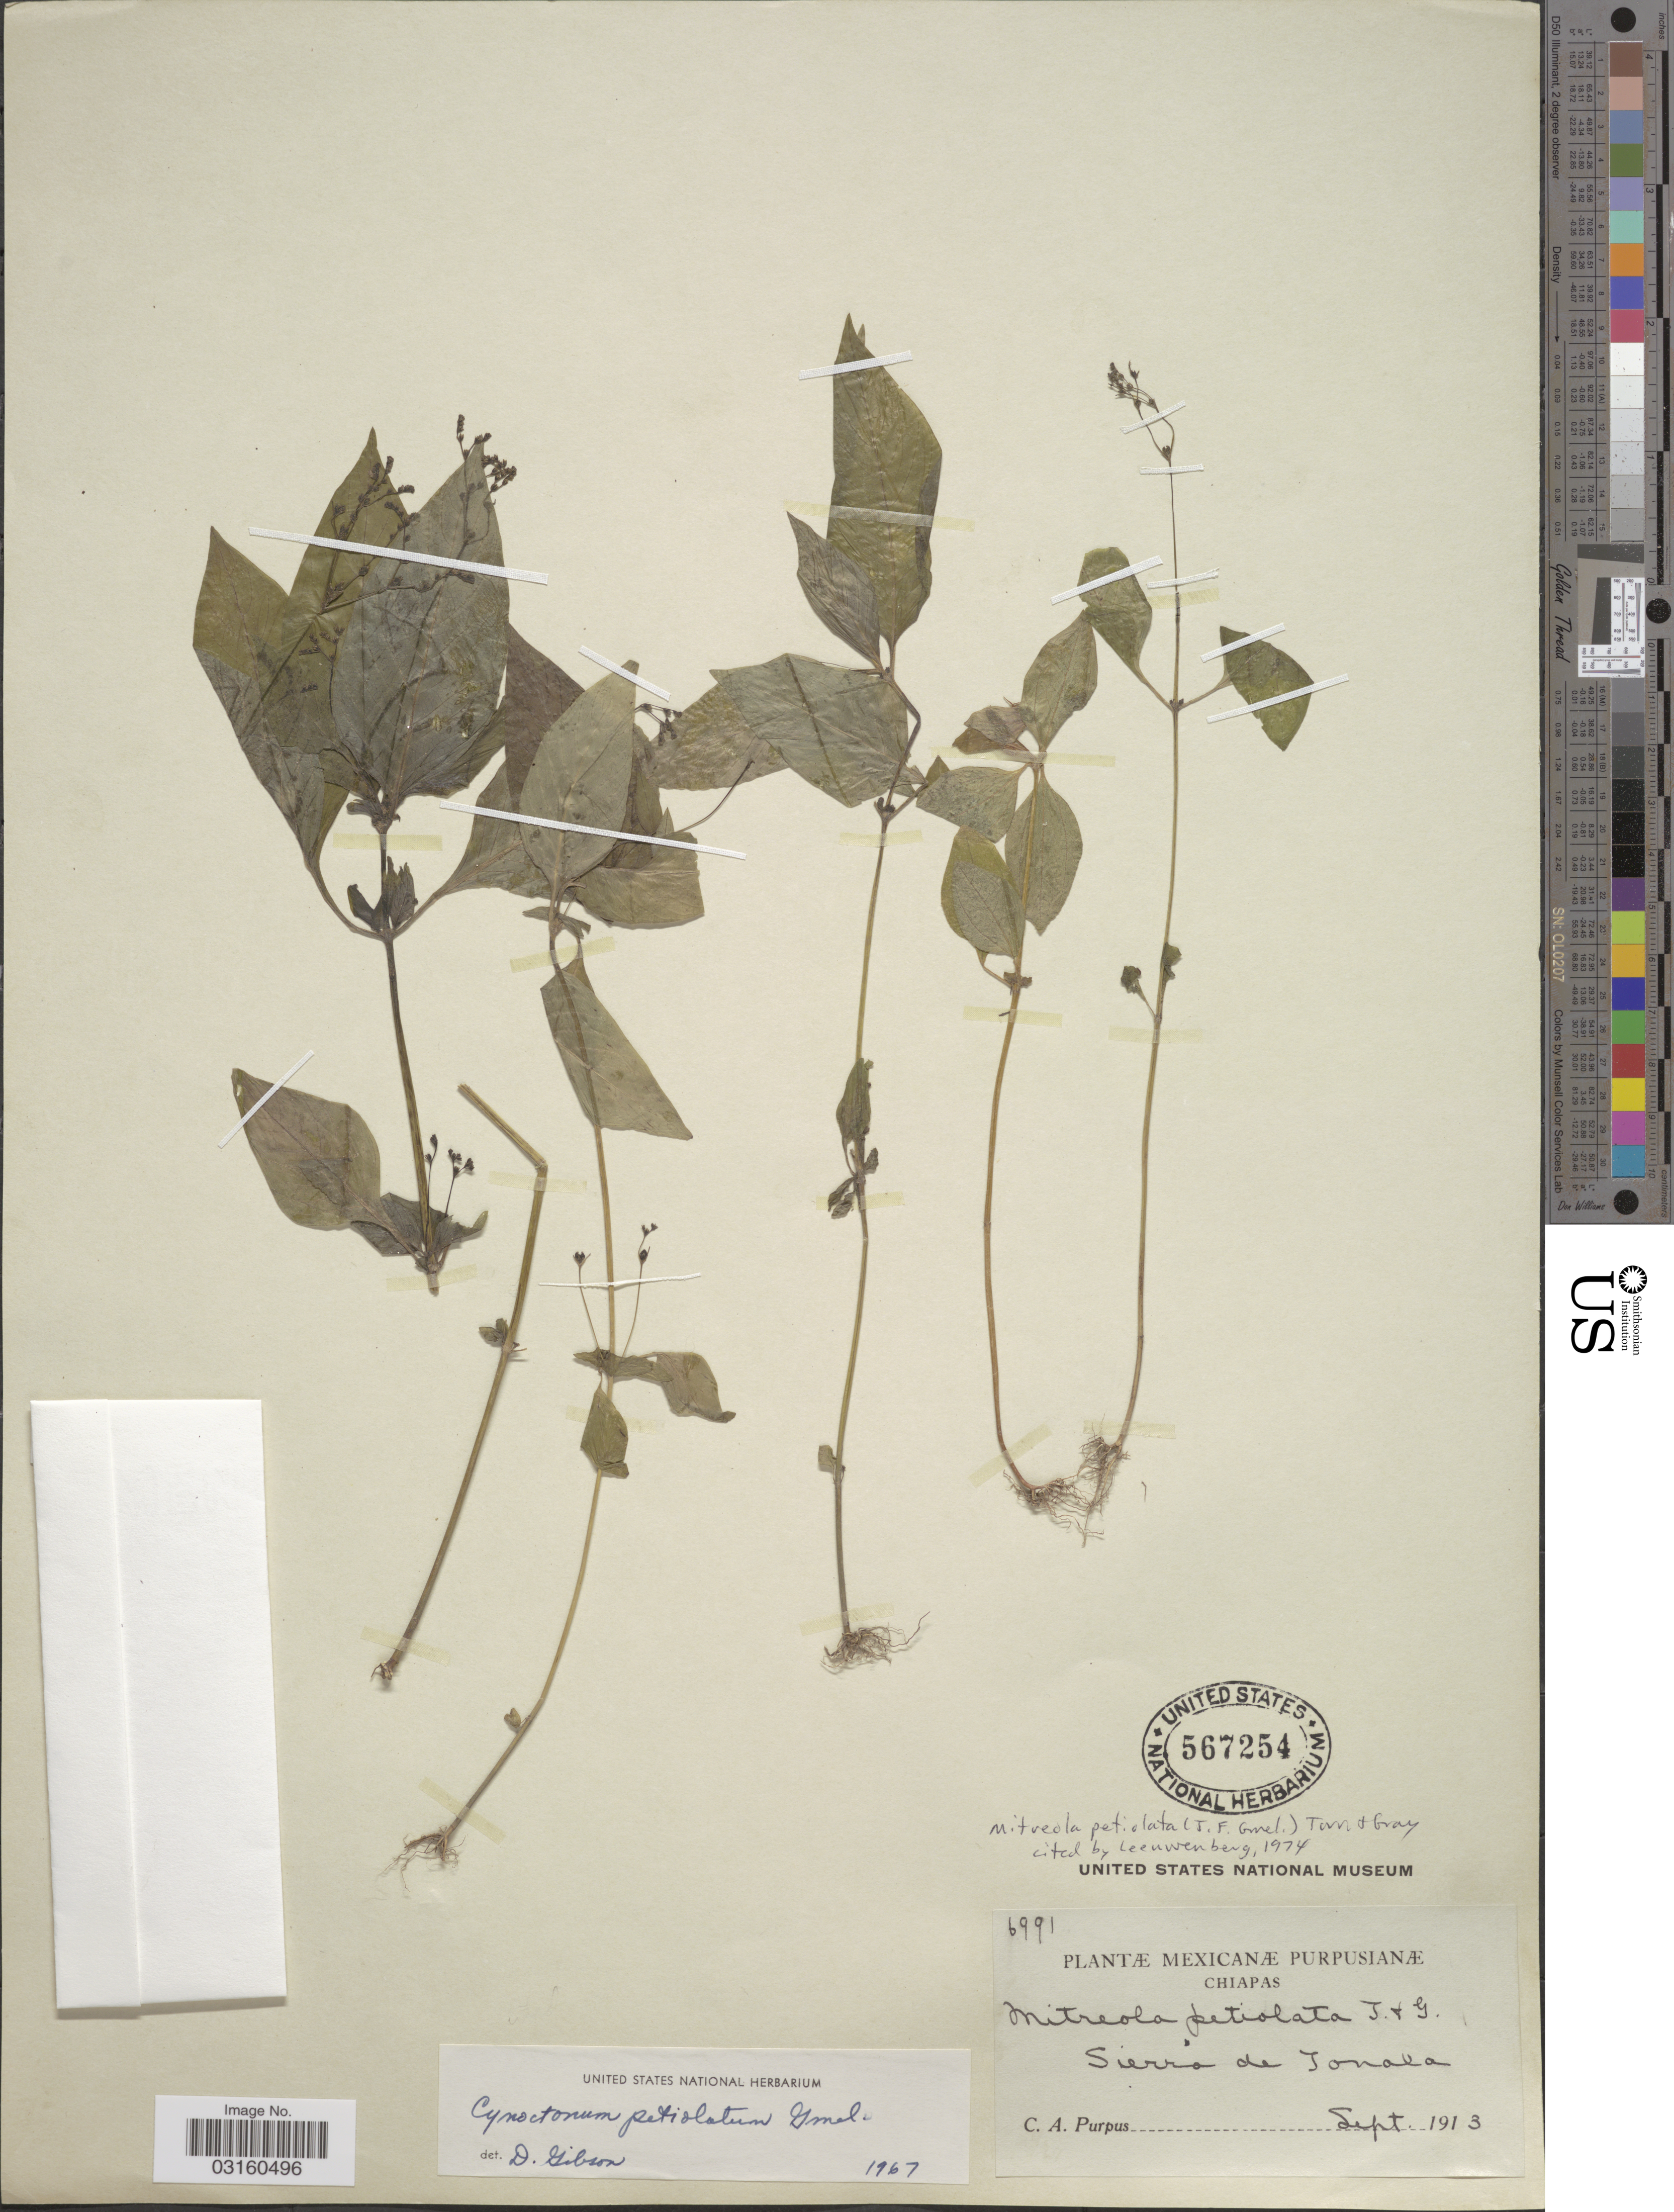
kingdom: Plantae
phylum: Tracheophyta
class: Magnoliopsida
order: Gentianales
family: Loganiaceae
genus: Mitreola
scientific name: Mitreola petiolata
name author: (J.F. Gmel.) Torr. & A. Gray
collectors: C. A. Purpus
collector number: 6991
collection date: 1913-09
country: Mexico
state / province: Chiapas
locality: Sierra de Tonala.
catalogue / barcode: US 567254